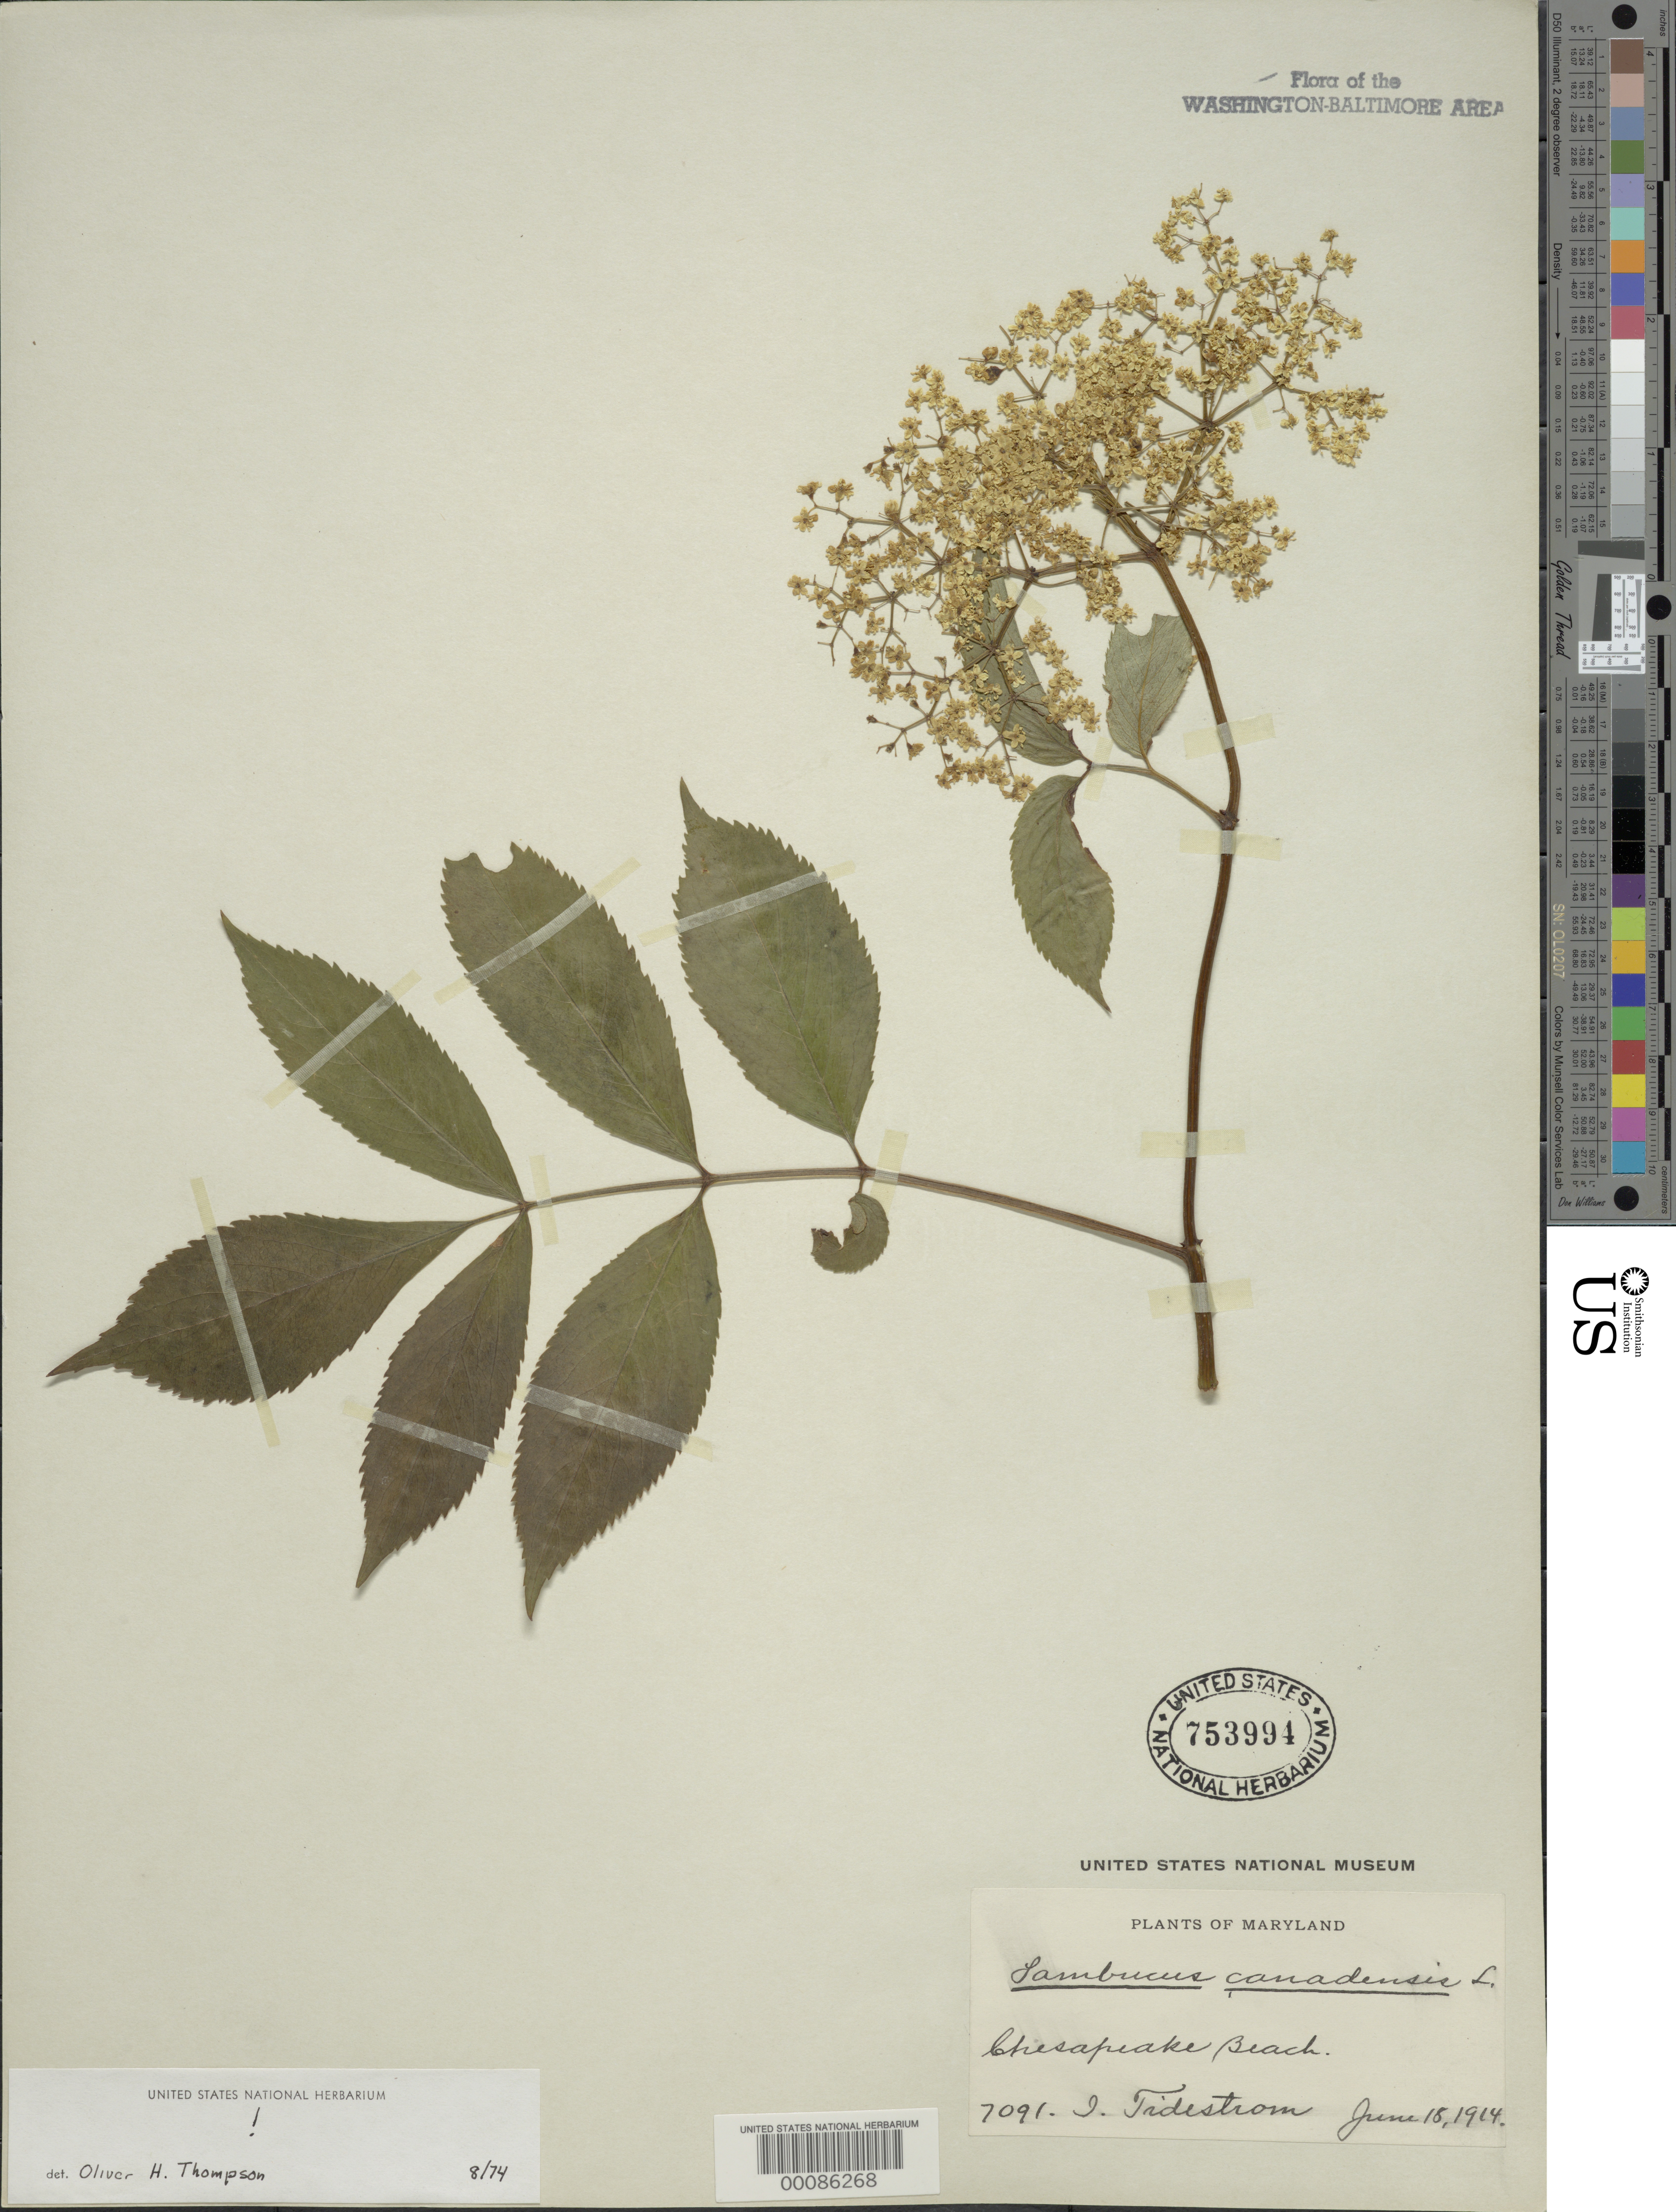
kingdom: Plantae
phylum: Tracheophyta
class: Magnoliopsida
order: Dipsacales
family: Viburnaceae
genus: Sambucus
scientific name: Sambucus canadensis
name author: L.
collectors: I. F. Tidestrom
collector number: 7091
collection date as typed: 18 Jun 1914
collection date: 1914-06-18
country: United States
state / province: Maryland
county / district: Calvert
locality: Chesapeake Beach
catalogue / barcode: US 753994